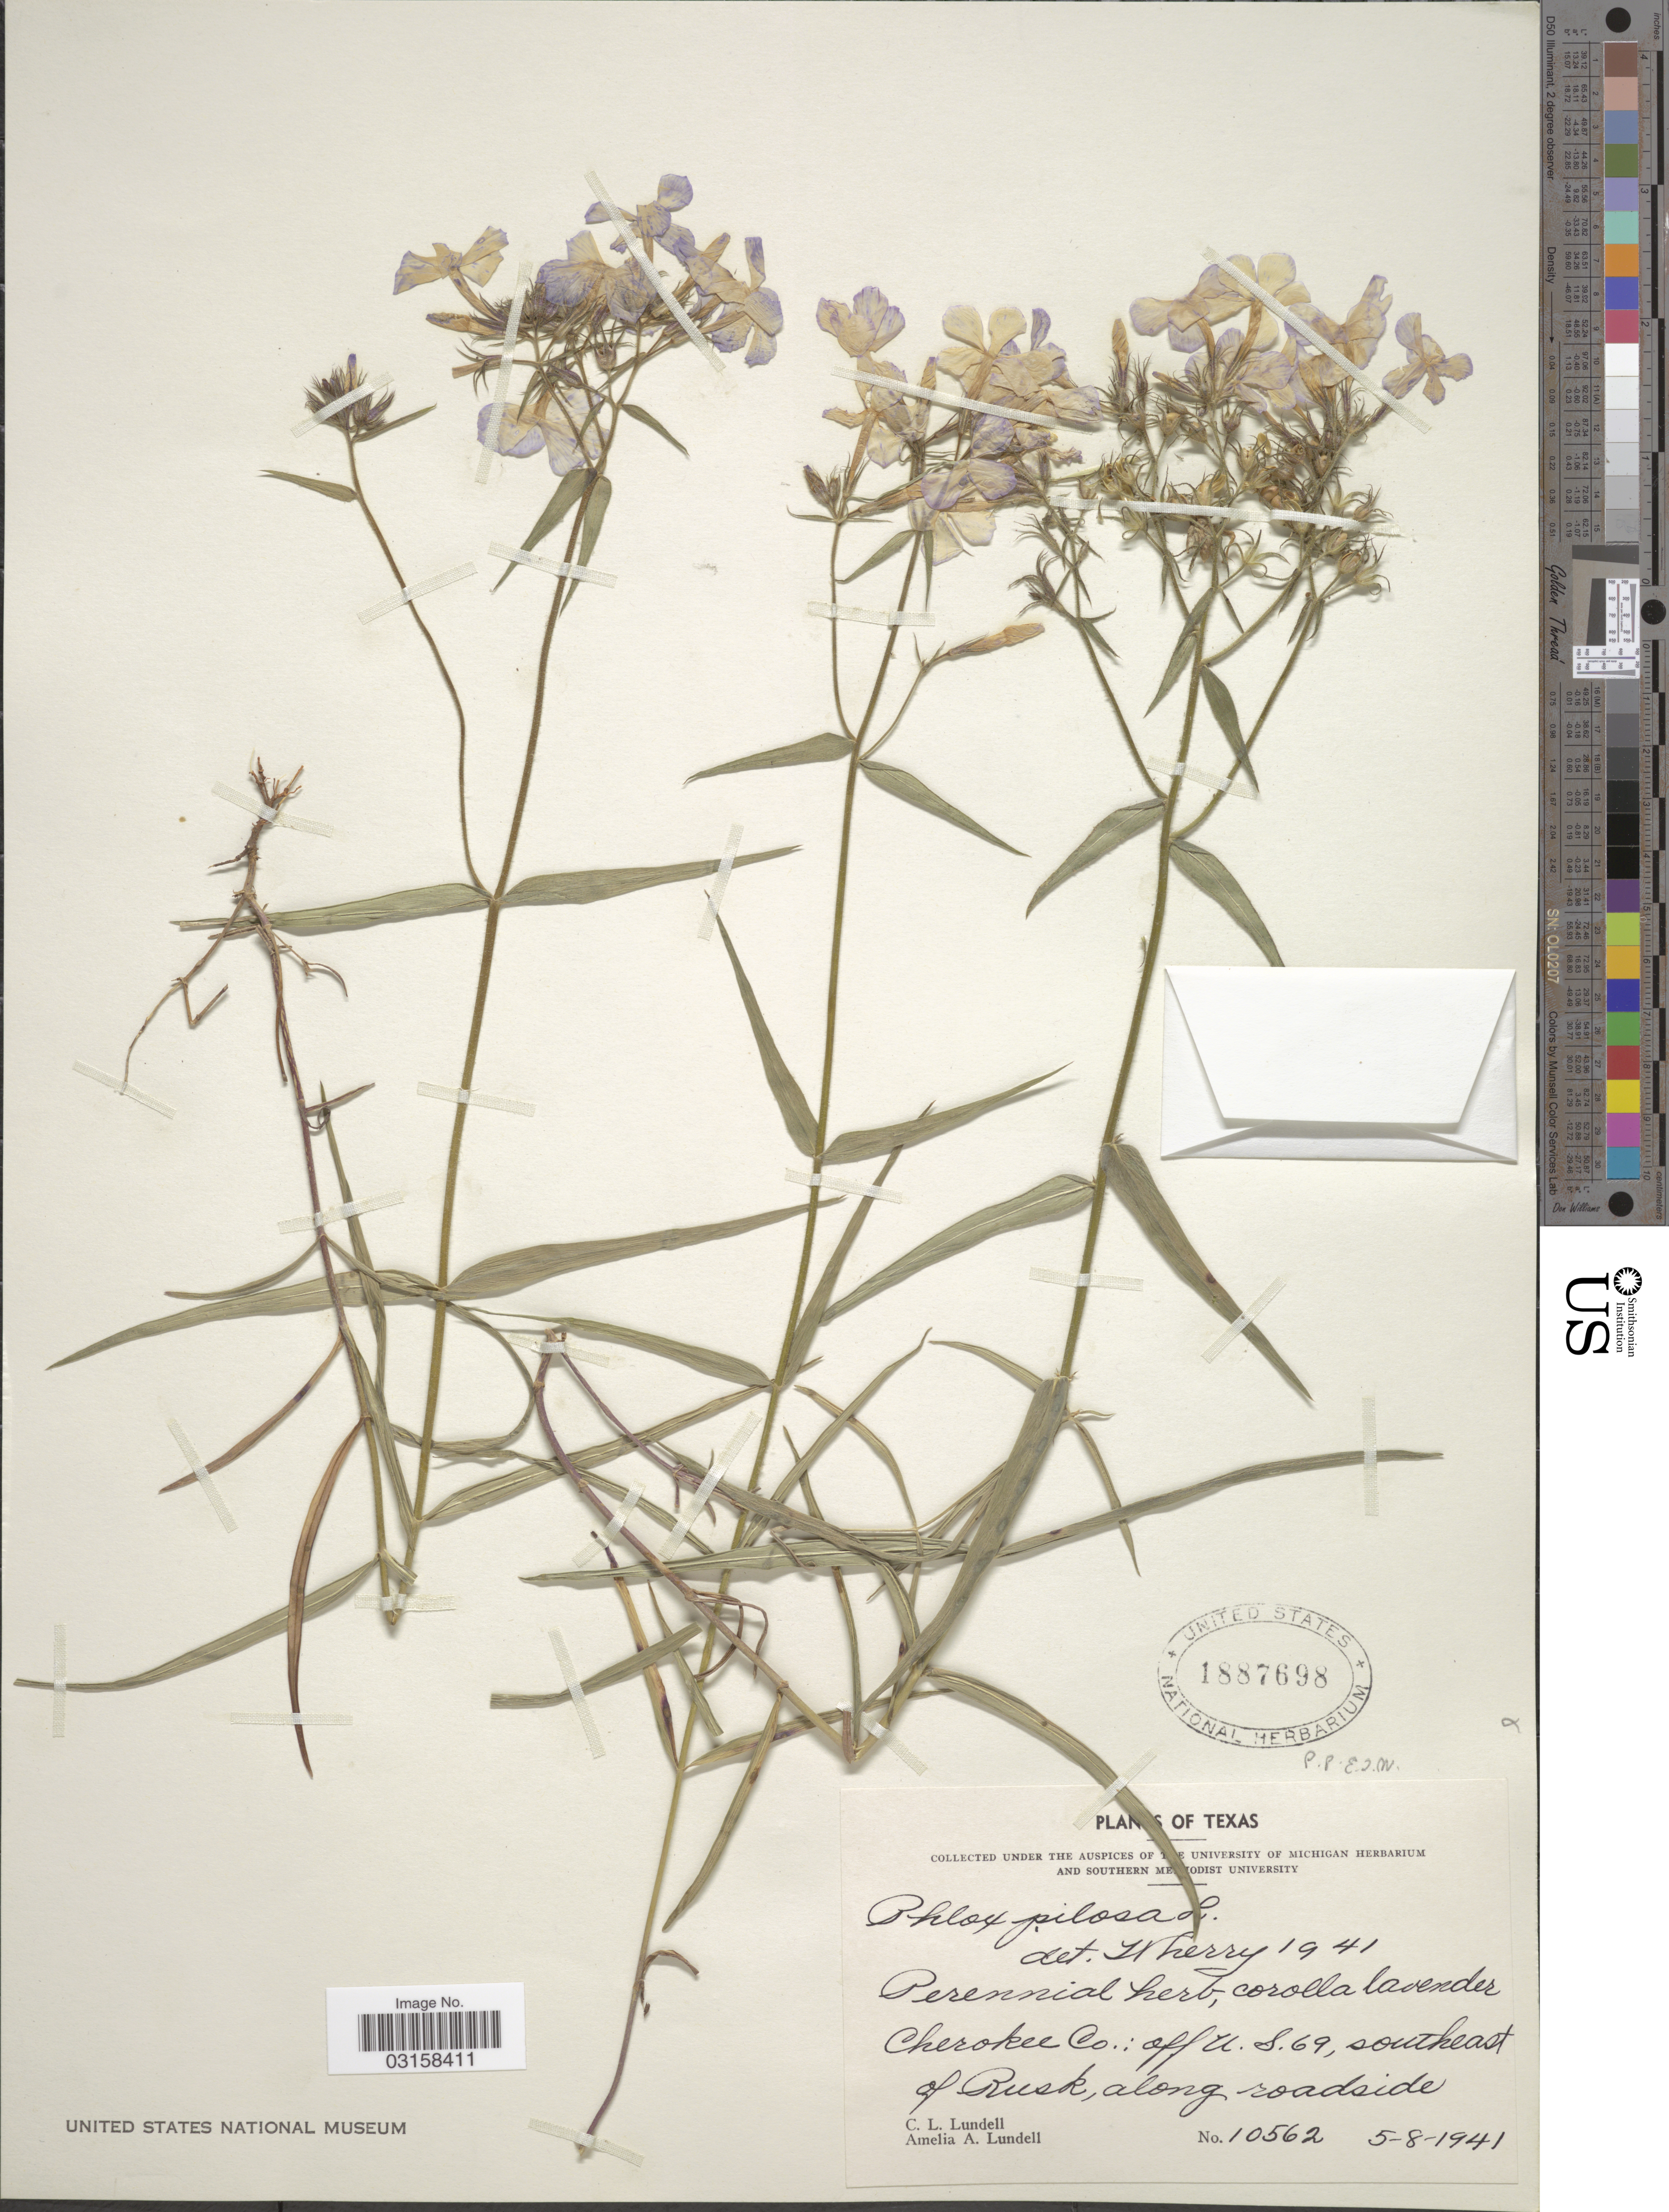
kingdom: Plantae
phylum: Tracheophyta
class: Magnoliopsida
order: Ericales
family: Polemoniaceae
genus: Phlox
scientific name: Phlox pilosa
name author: L.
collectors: C. L. Lundell & A. A. Lundell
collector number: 10562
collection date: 1941-05-08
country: United States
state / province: Texas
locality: Cherokee Co.: off U. S. 69, southeast of Rusk, along roadside.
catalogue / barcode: US 1887698